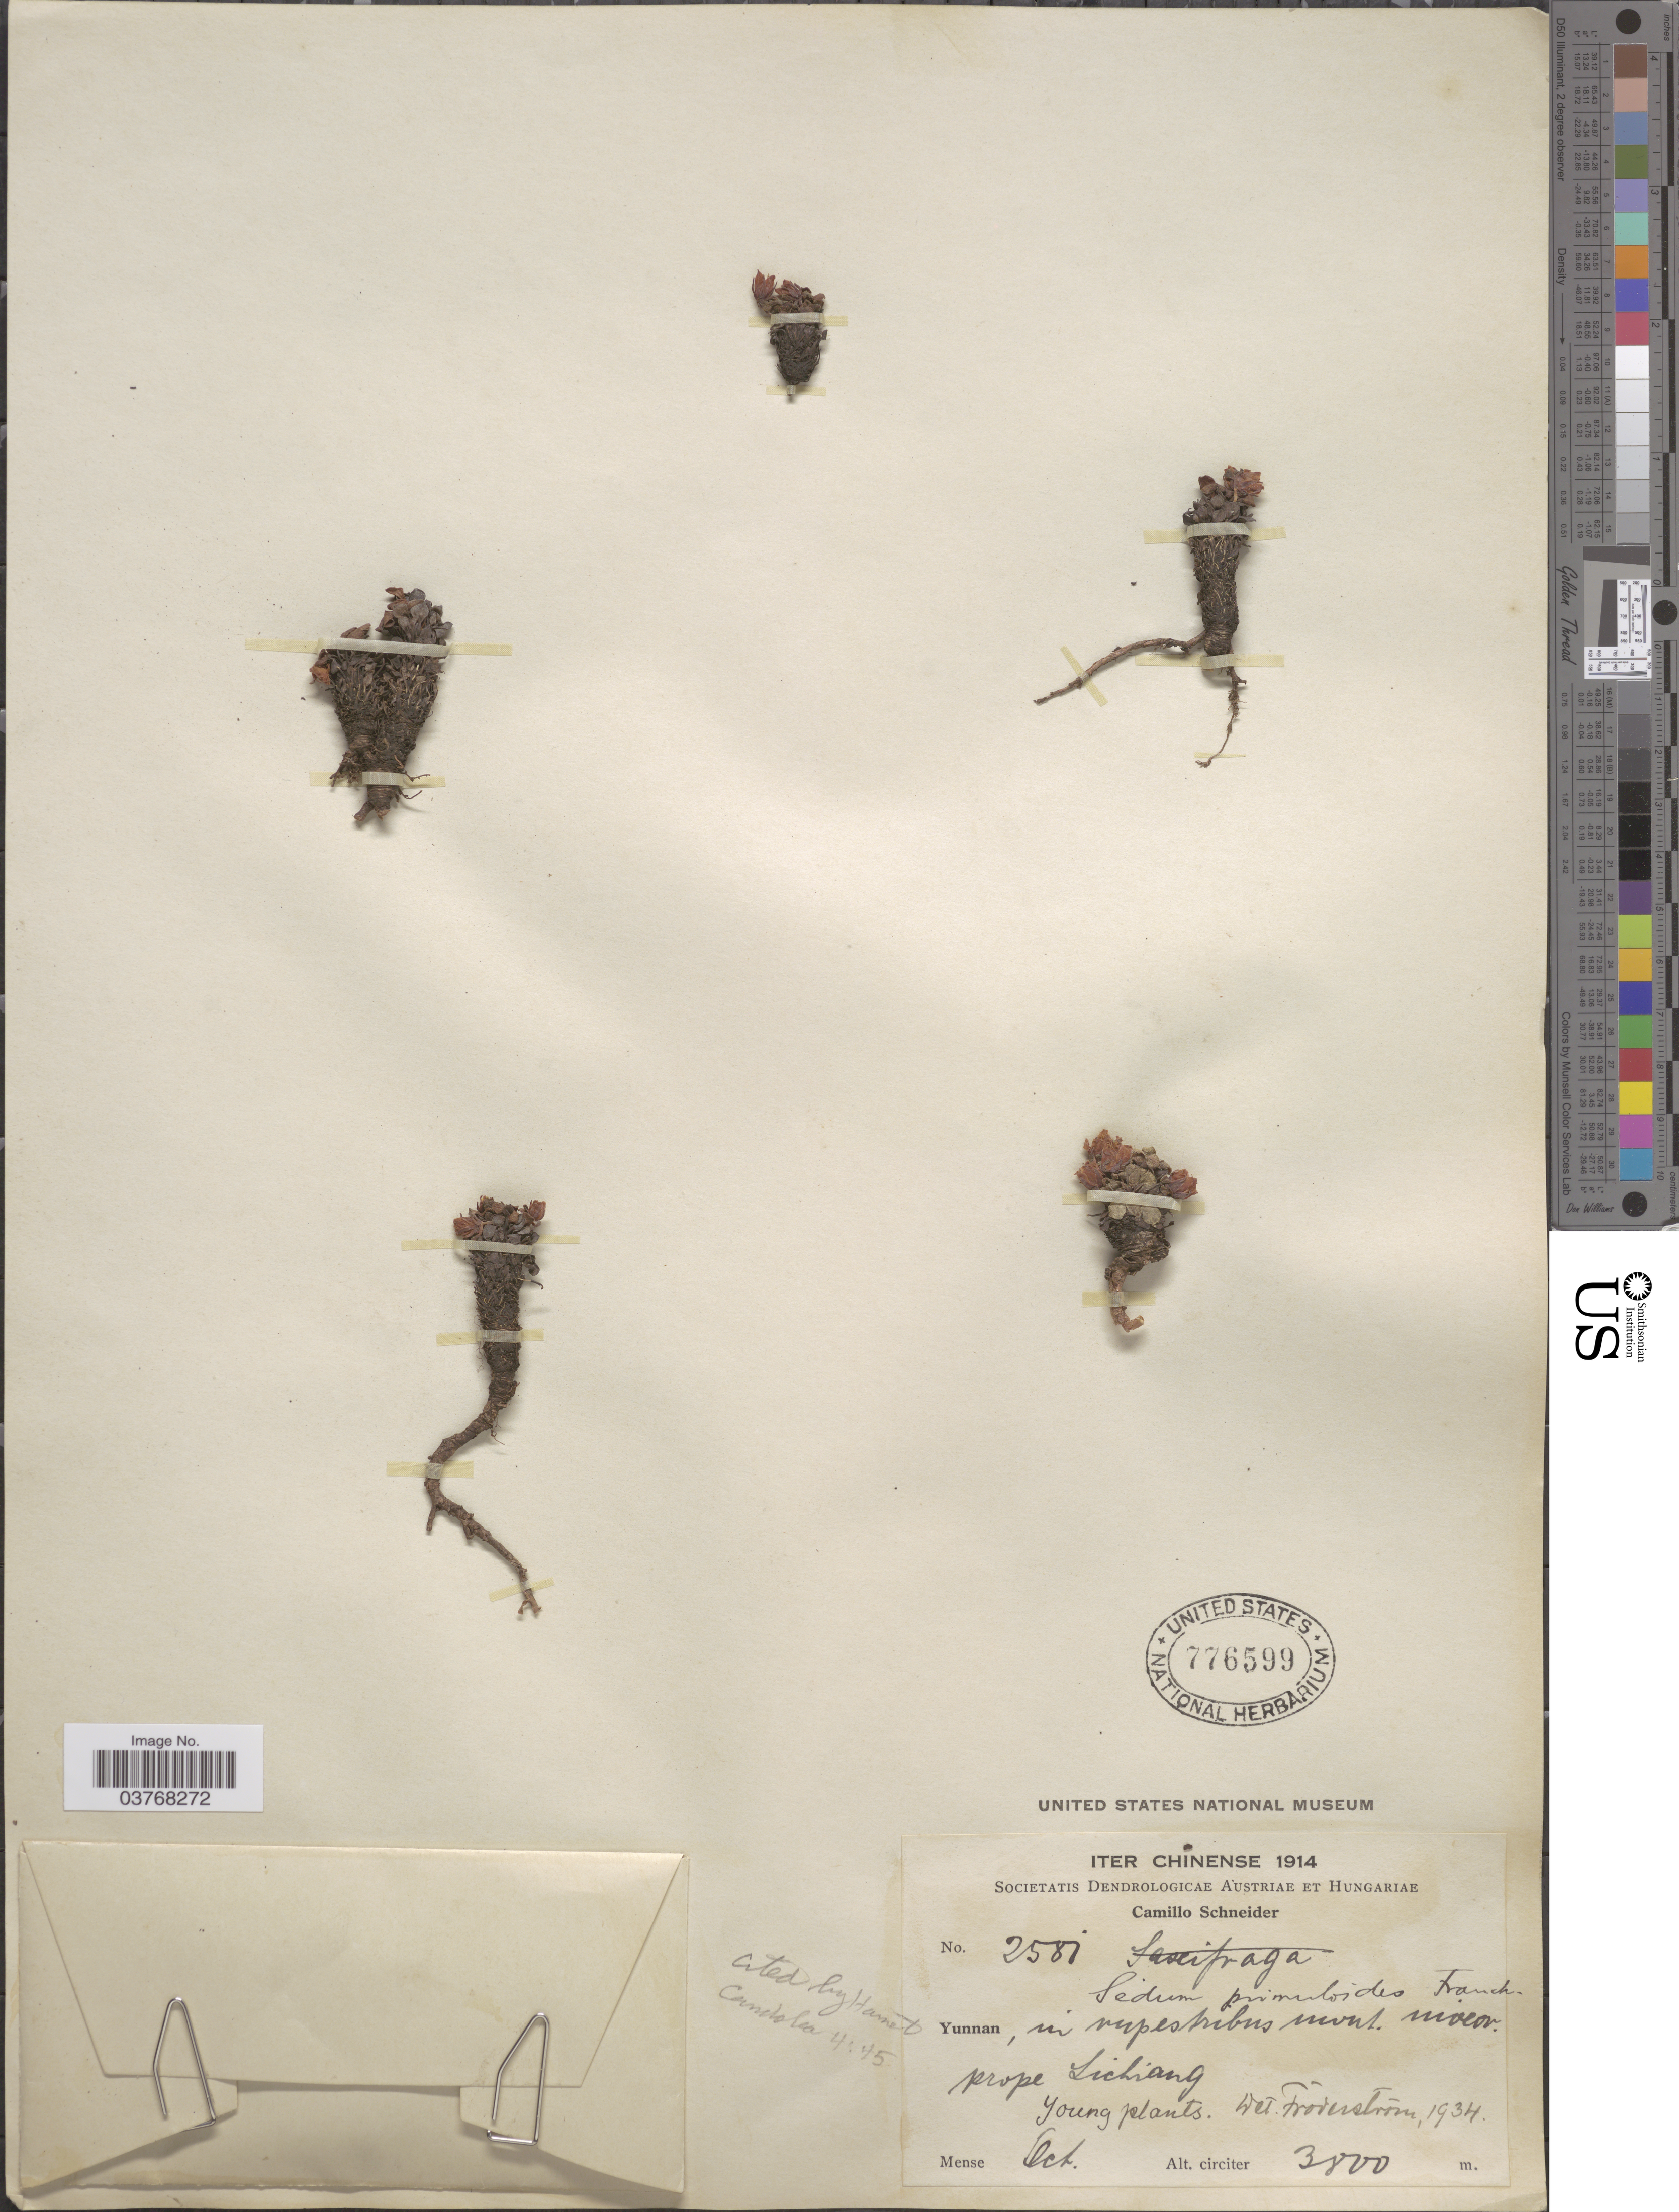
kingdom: Plantae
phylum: Tracheophyta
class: Magnoliopsida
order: Saxifragales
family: Crassulaceae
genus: Rhodiola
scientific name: Rhodiola primuloides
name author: (Franch.) S.H. Fu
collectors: C. K. Schneider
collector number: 2581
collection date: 1914-10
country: China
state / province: Yunnan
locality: In rupestribus mont. niveor. prope Lichiang.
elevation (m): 3800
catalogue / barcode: US 776599